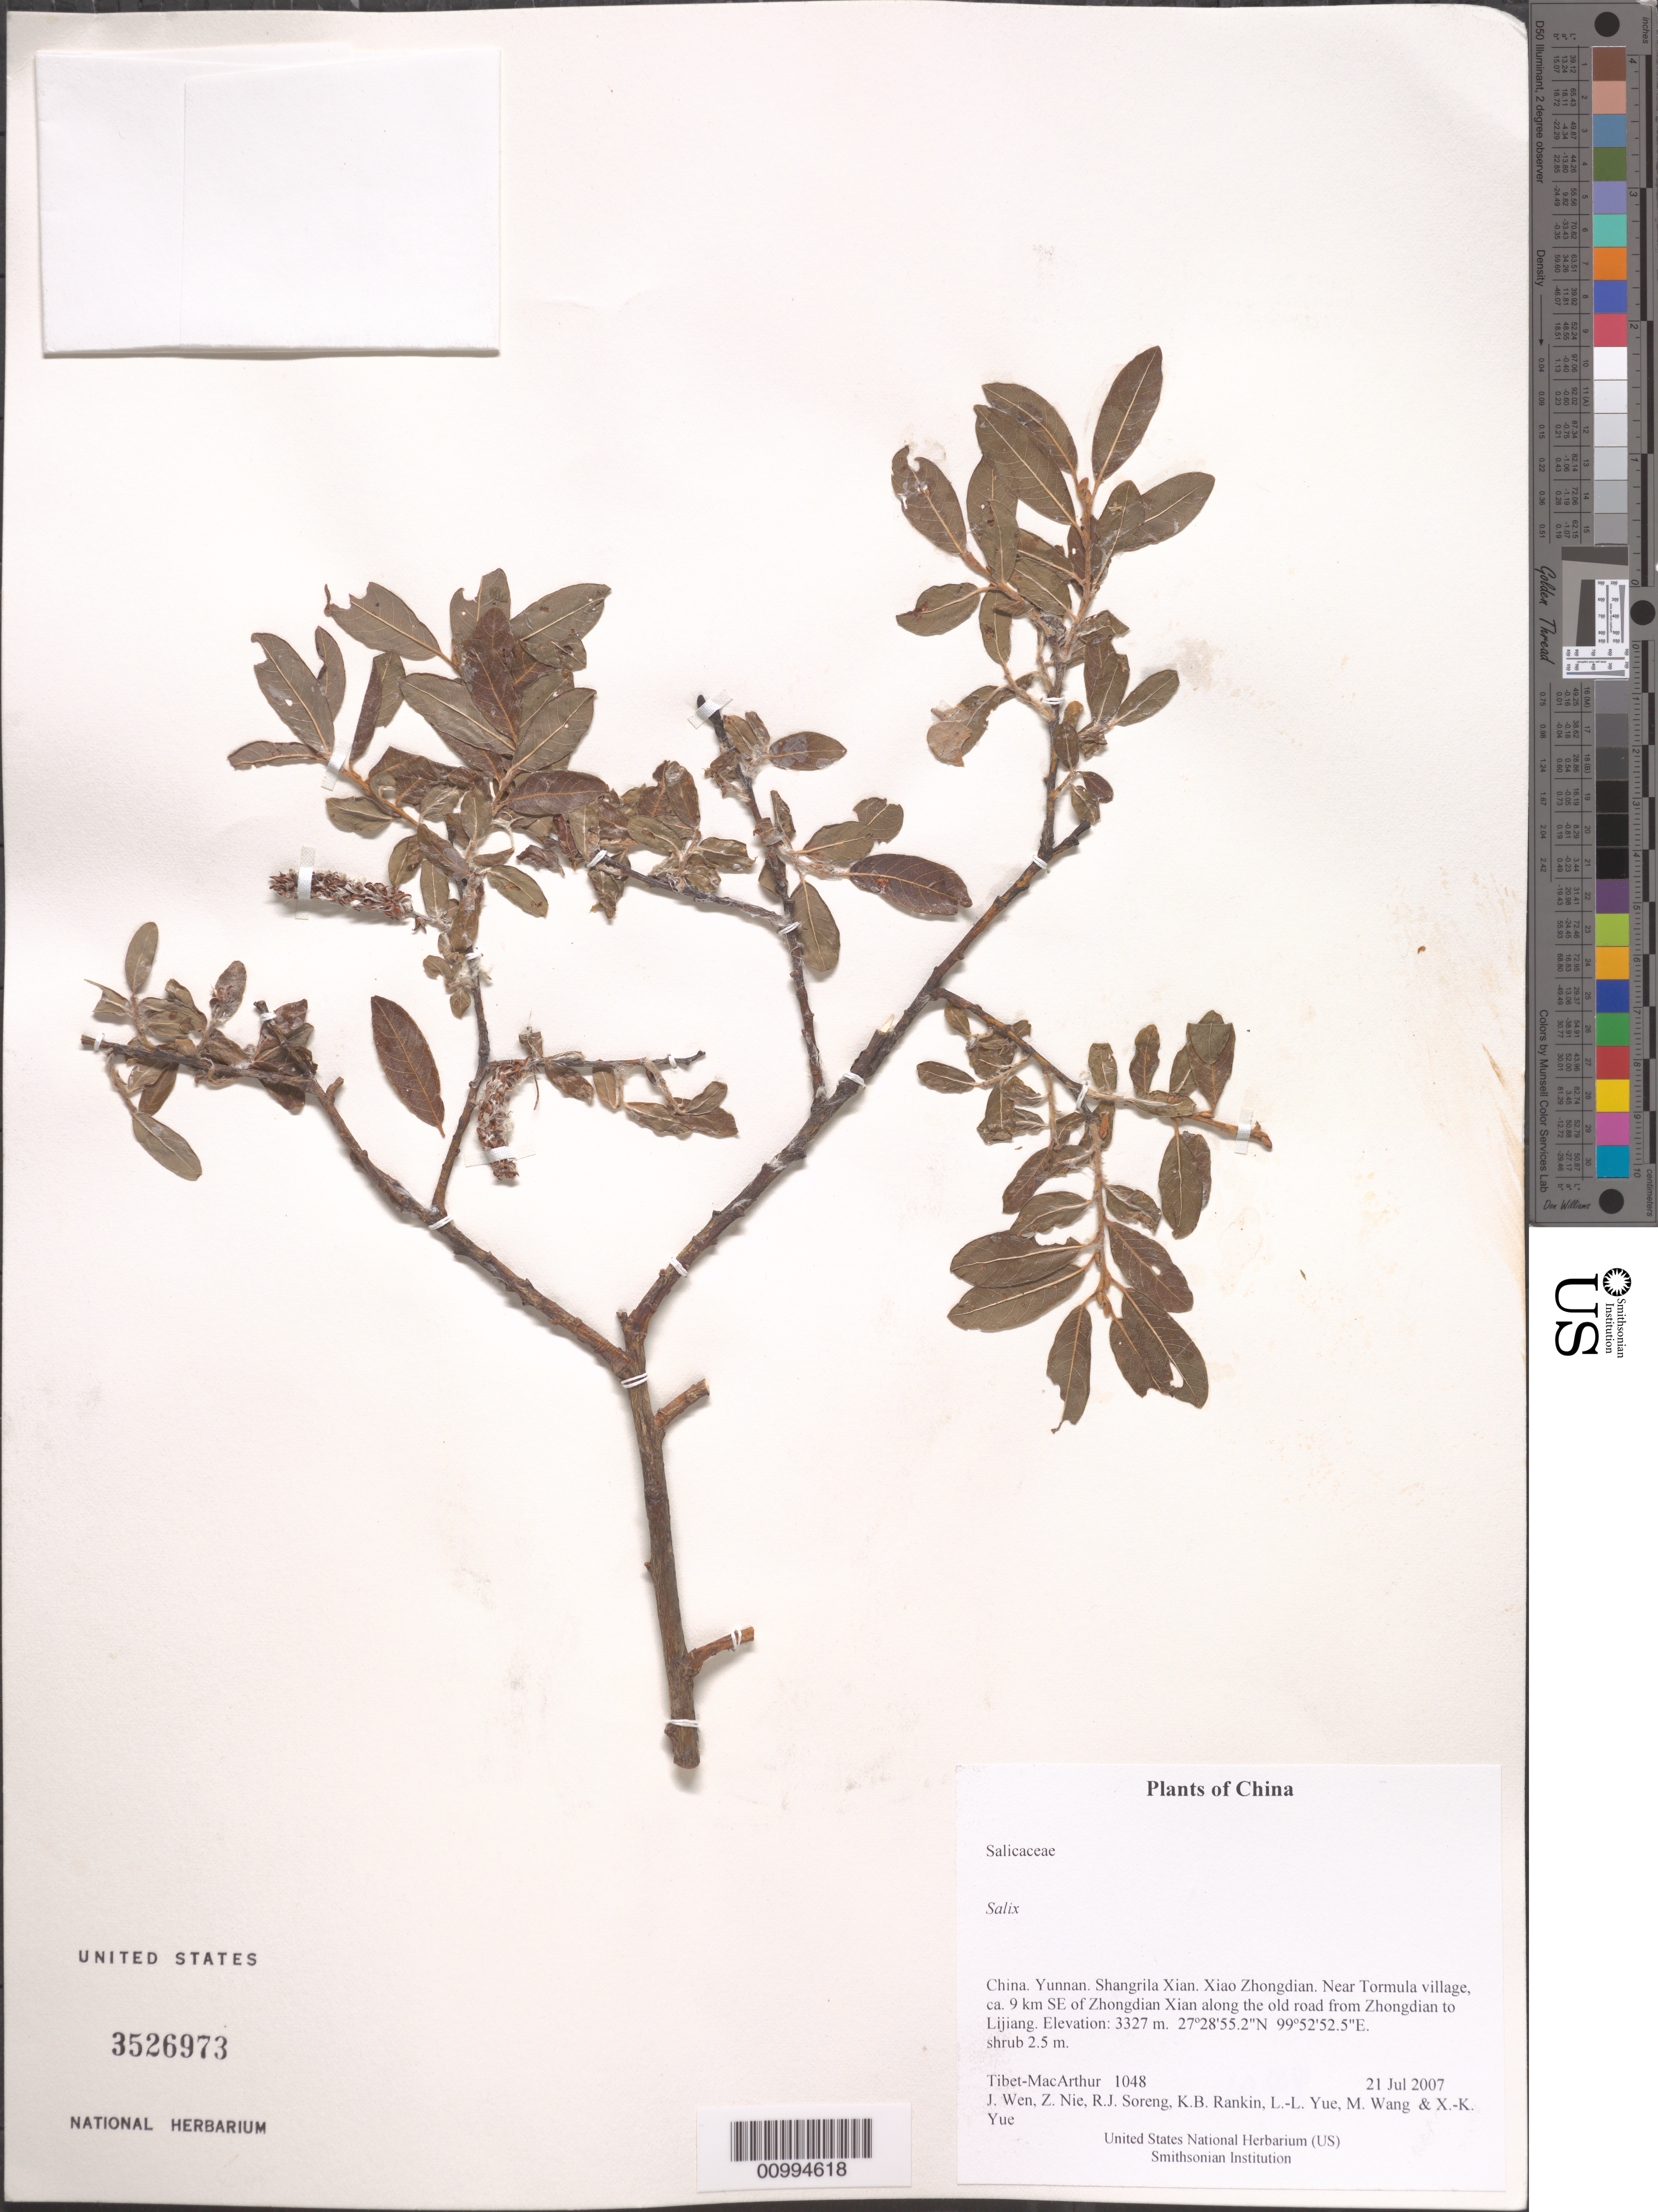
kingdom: Plantae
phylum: Tracheophyta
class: Magnoliopsida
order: Malpighiales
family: Salicaceae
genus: Salix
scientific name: Salix sp.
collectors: Tibet-MacArthur, J. Wen, Z. Nie, R. J. Soreng, K. Rankin, L. Yue, M. Wang & X. Yue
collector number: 1048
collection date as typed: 21 Jul 2007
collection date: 2007-07-21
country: China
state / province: Yunnan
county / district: Shangrila Xian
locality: Xiao Zhongdian. Near Tormula village, ca. 9 km SE of Zhongdian Xian along the old road from Zhongdian to Lijiang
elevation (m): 3327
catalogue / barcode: US 3526973